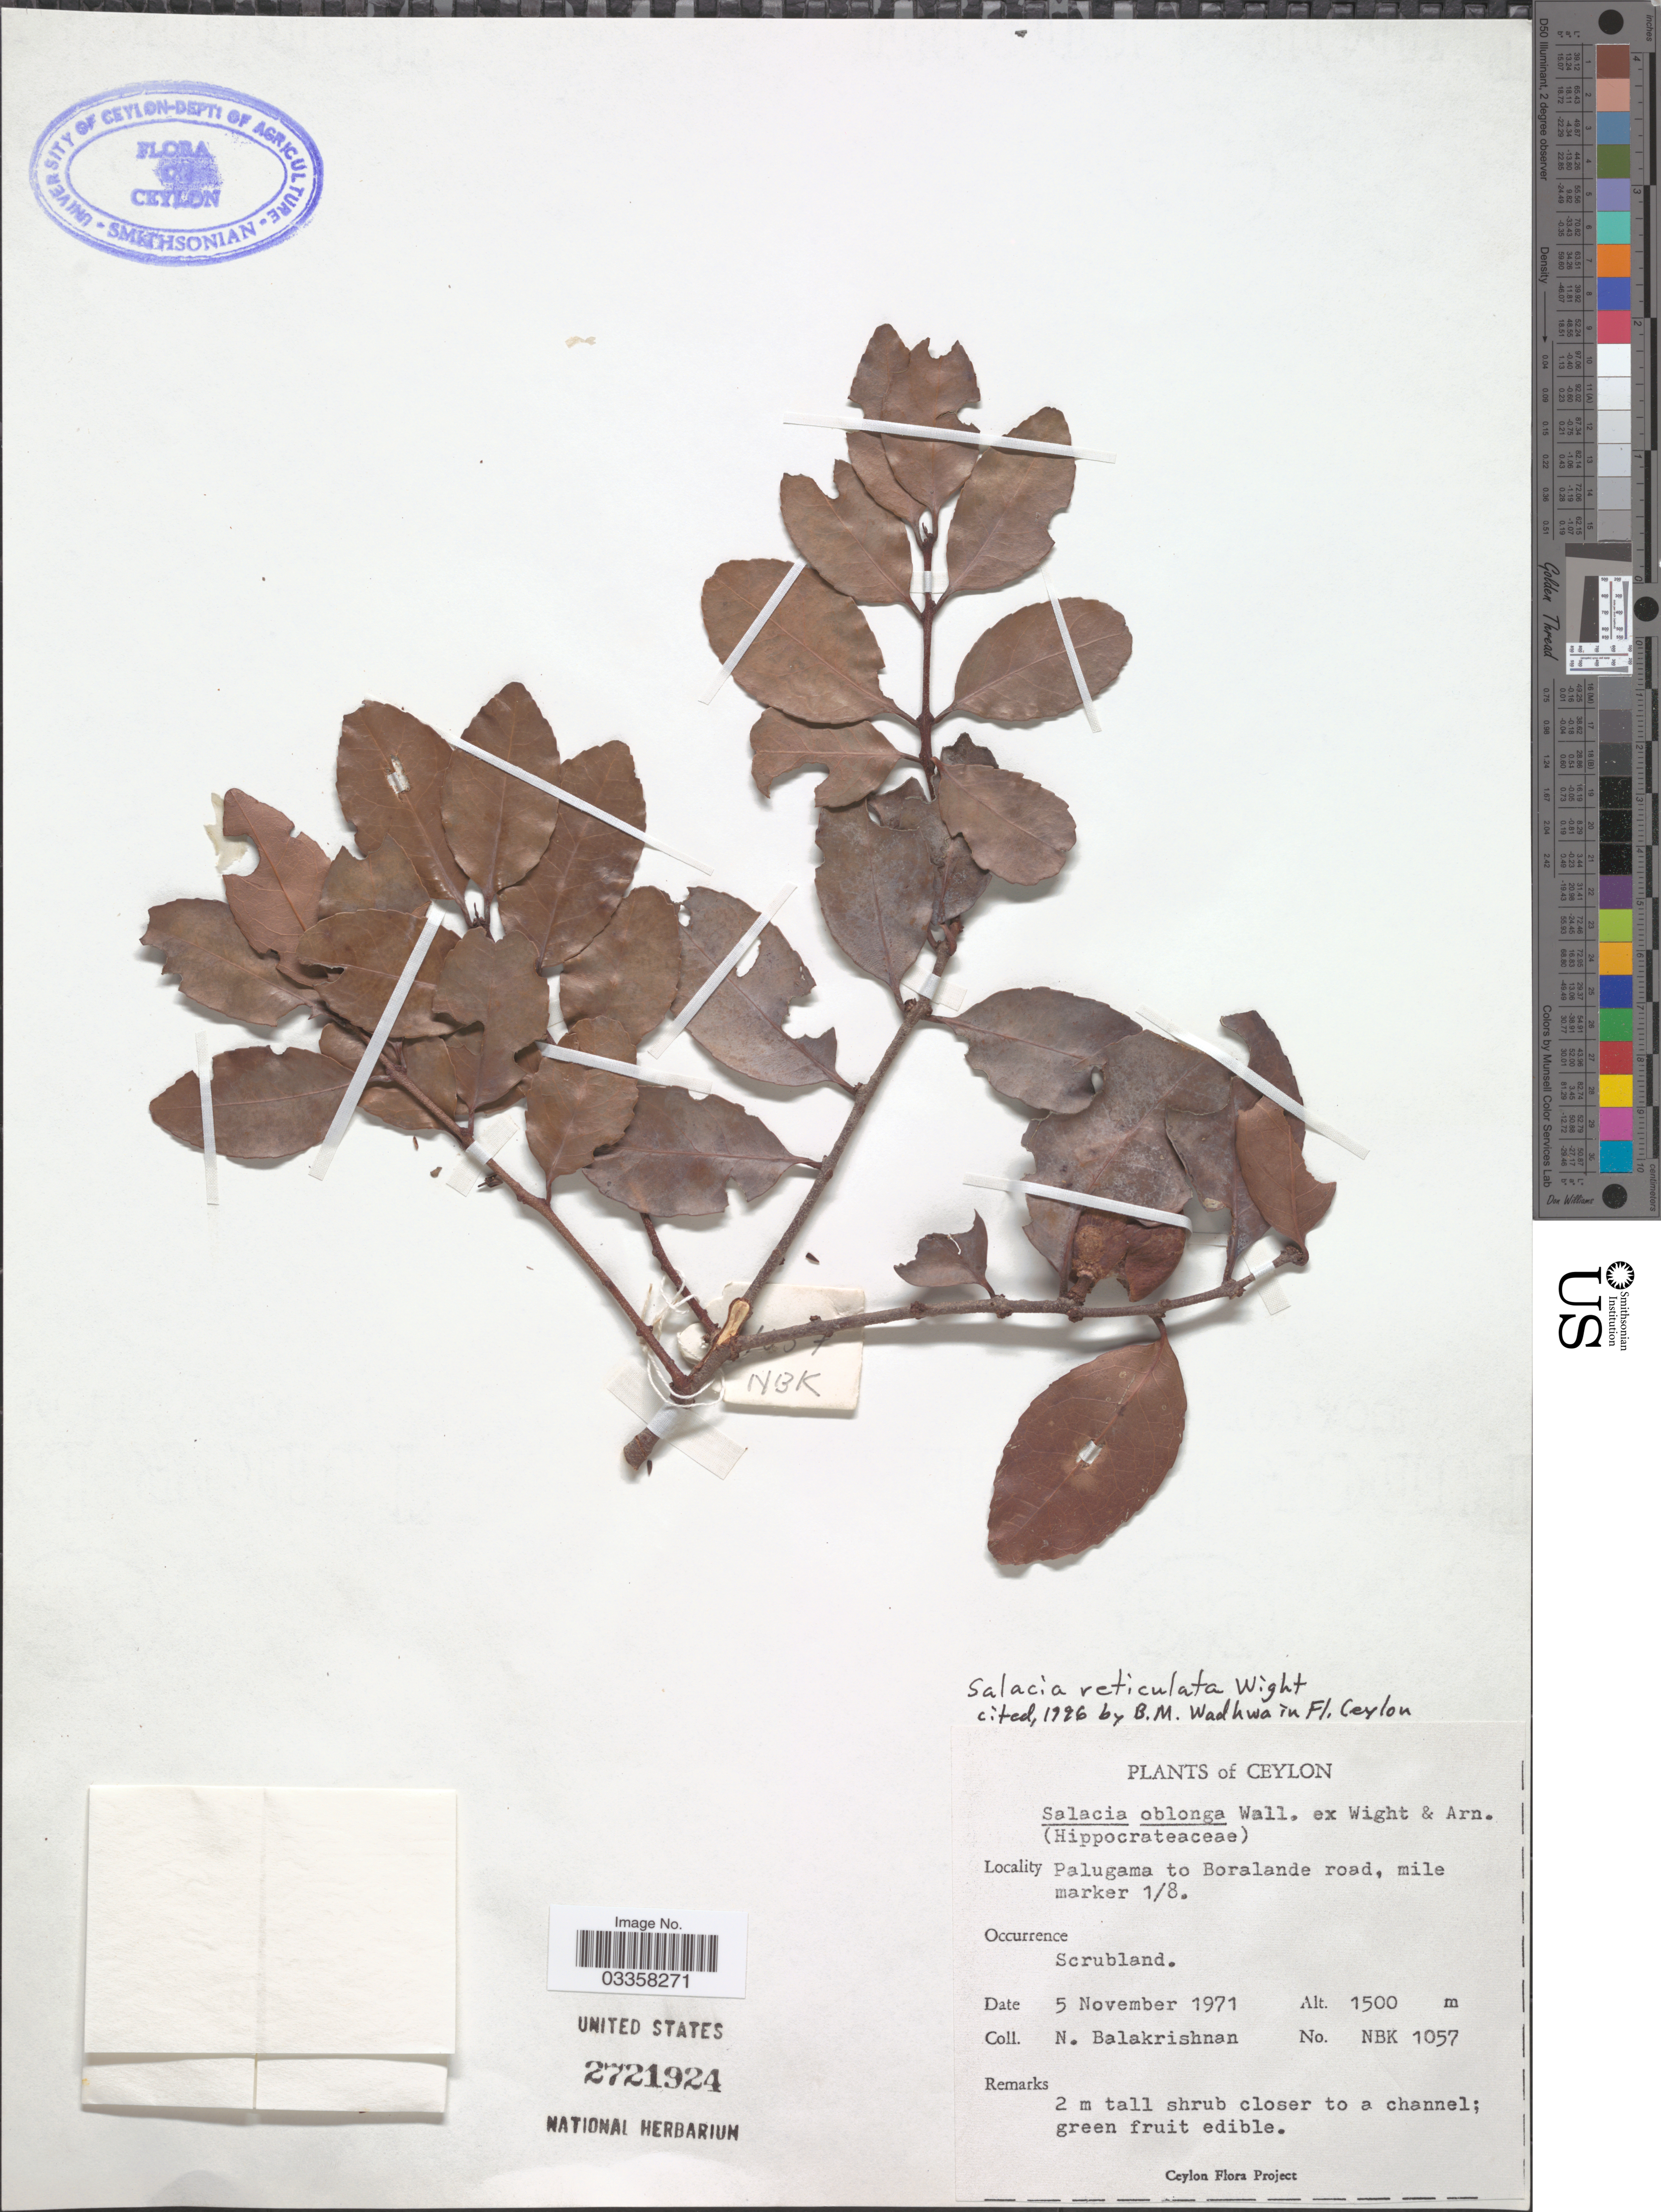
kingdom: Plantae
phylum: Tracheophyta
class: Magnoliopsida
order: Celastrales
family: Celastraceae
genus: Salacia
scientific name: Salacia reticulata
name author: Wight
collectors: N. Balakrishnan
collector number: NBK 1057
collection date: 1971-11-05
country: Sri Lanka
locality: Ceylon. Palugama to Boralanda road, mile marker 1/8.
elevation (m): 1500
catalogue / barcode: US 2721924